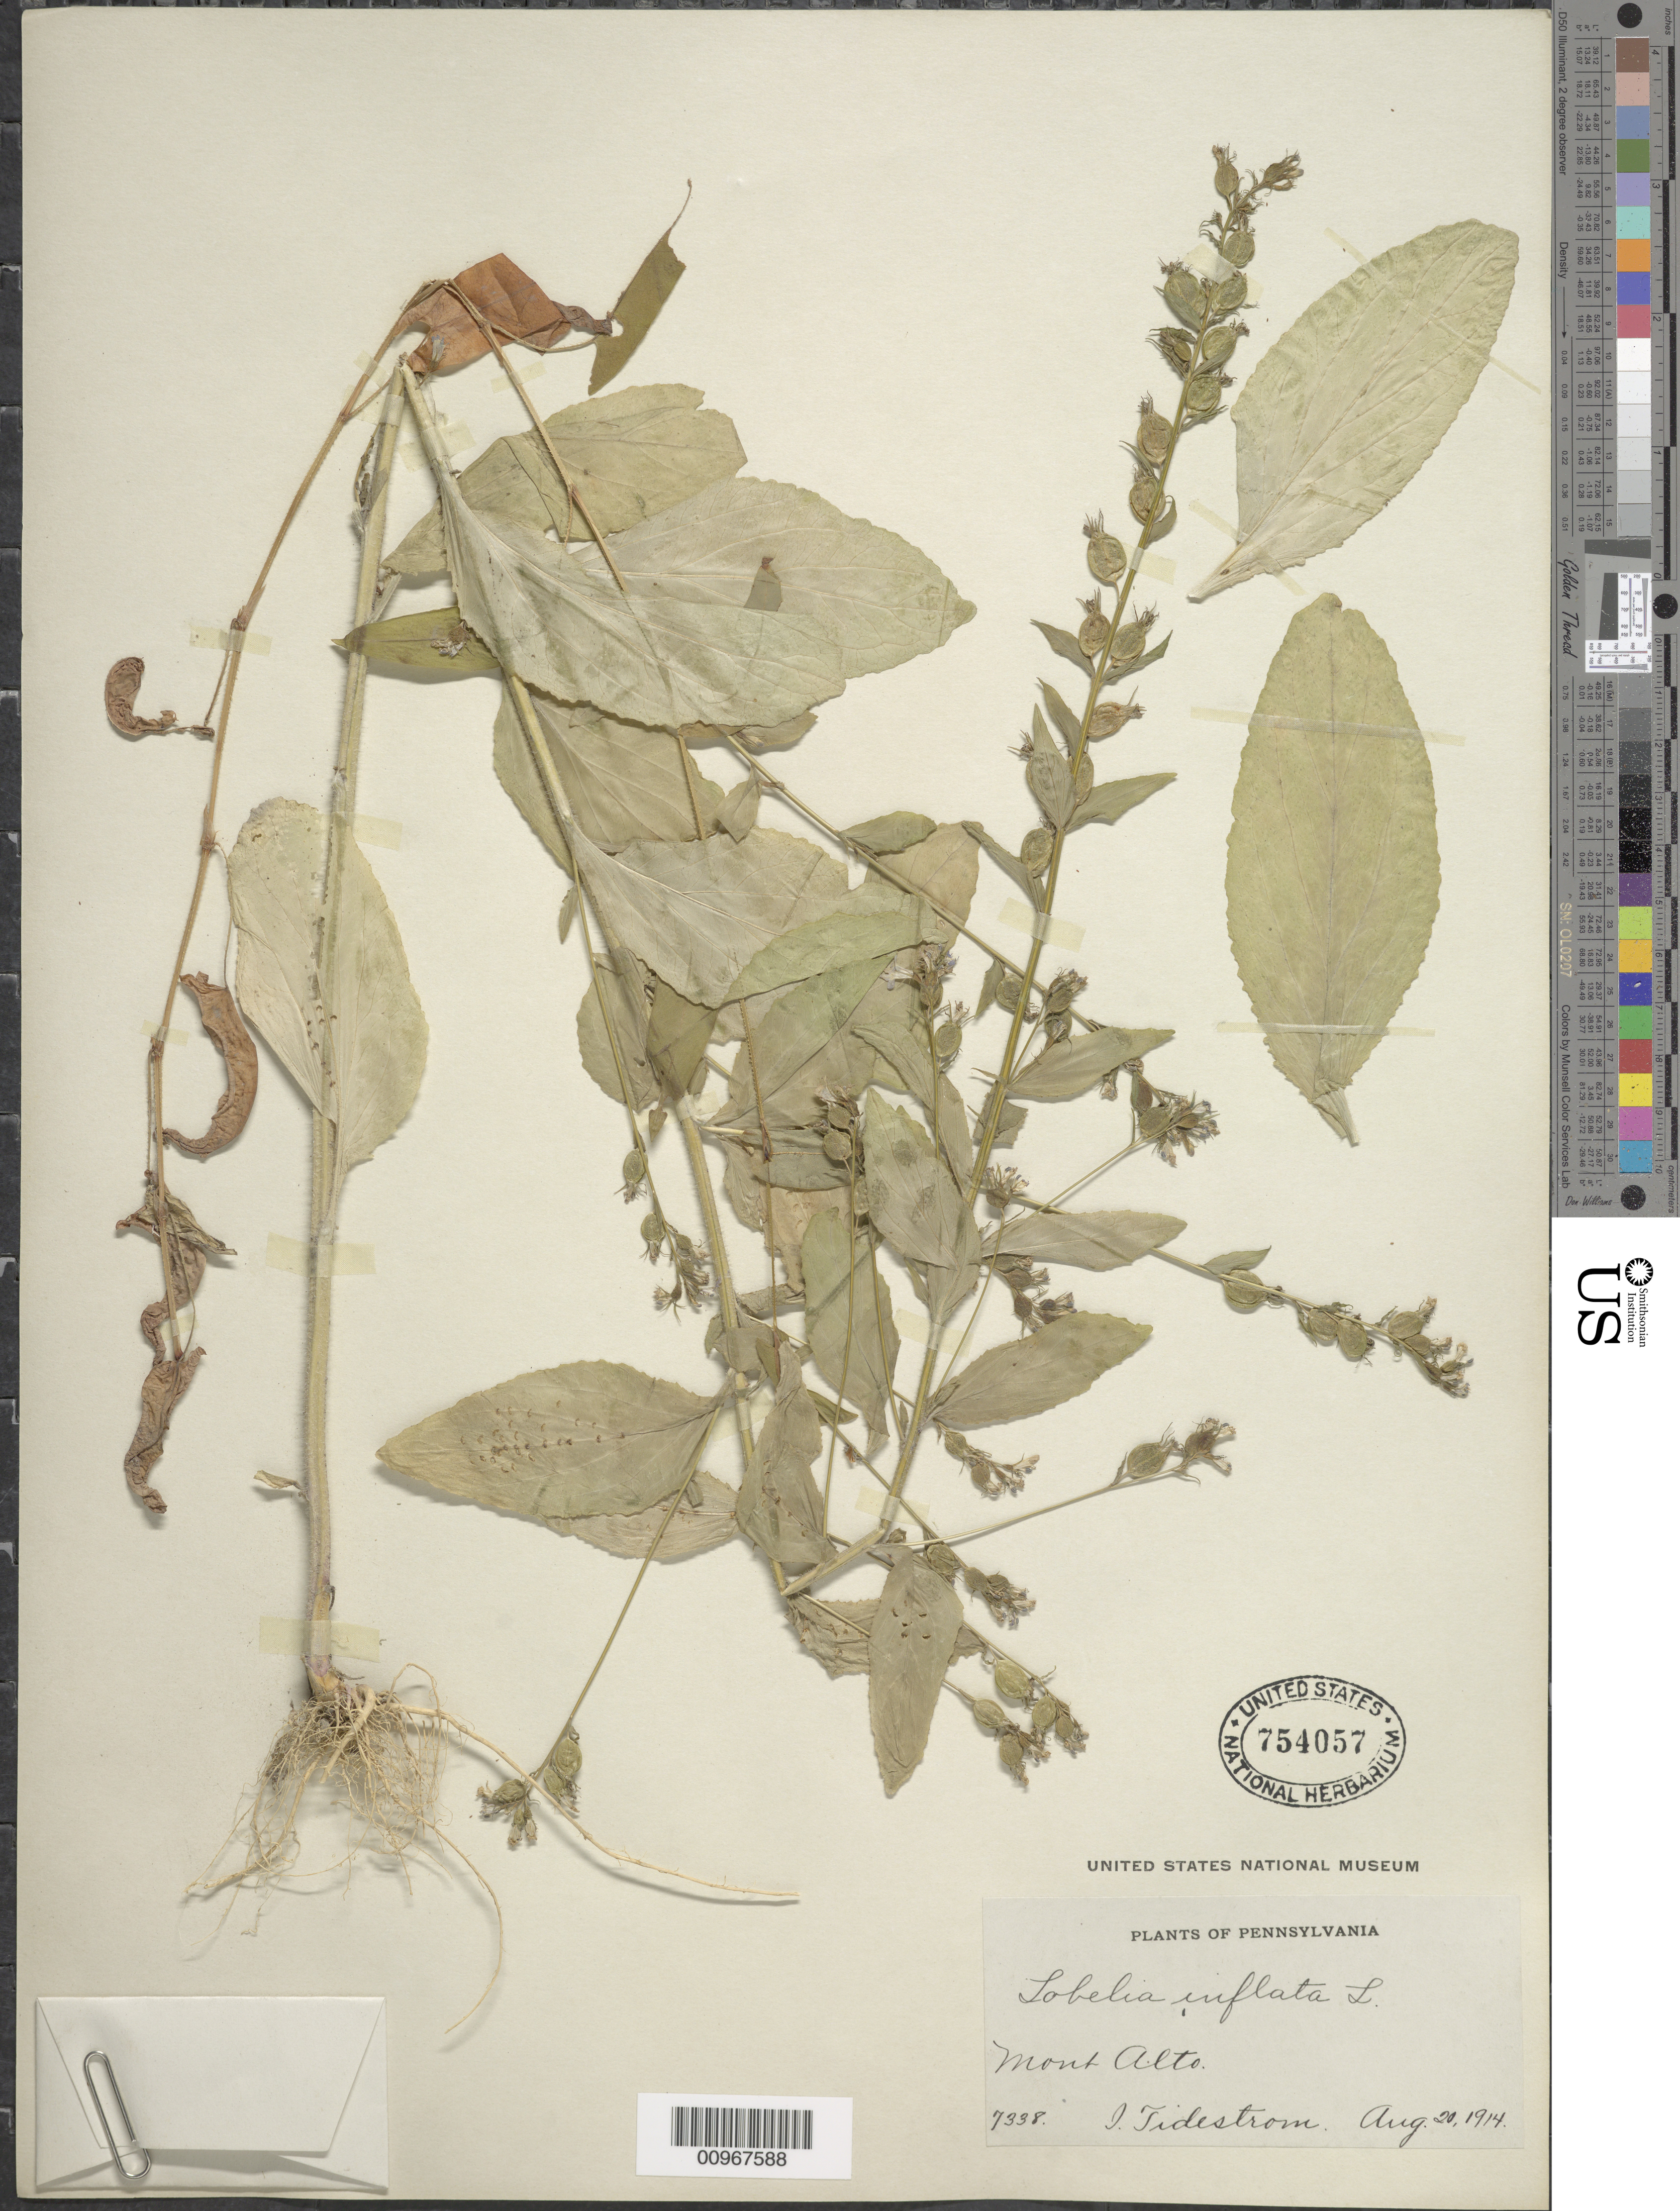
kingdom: Plantae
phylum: Tracheophyta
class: Magnoliopsida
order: Asterales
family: Campanulaceae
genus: Lobelia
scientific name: Lobelia inflata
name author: L.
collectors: I. F. Tidestrom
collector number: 7338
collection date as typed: Aug. 20, 1914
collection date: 1914-08-20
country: United States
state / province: Pennsylvania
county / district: Franklin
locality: Mont Alto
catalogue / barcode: US 754057